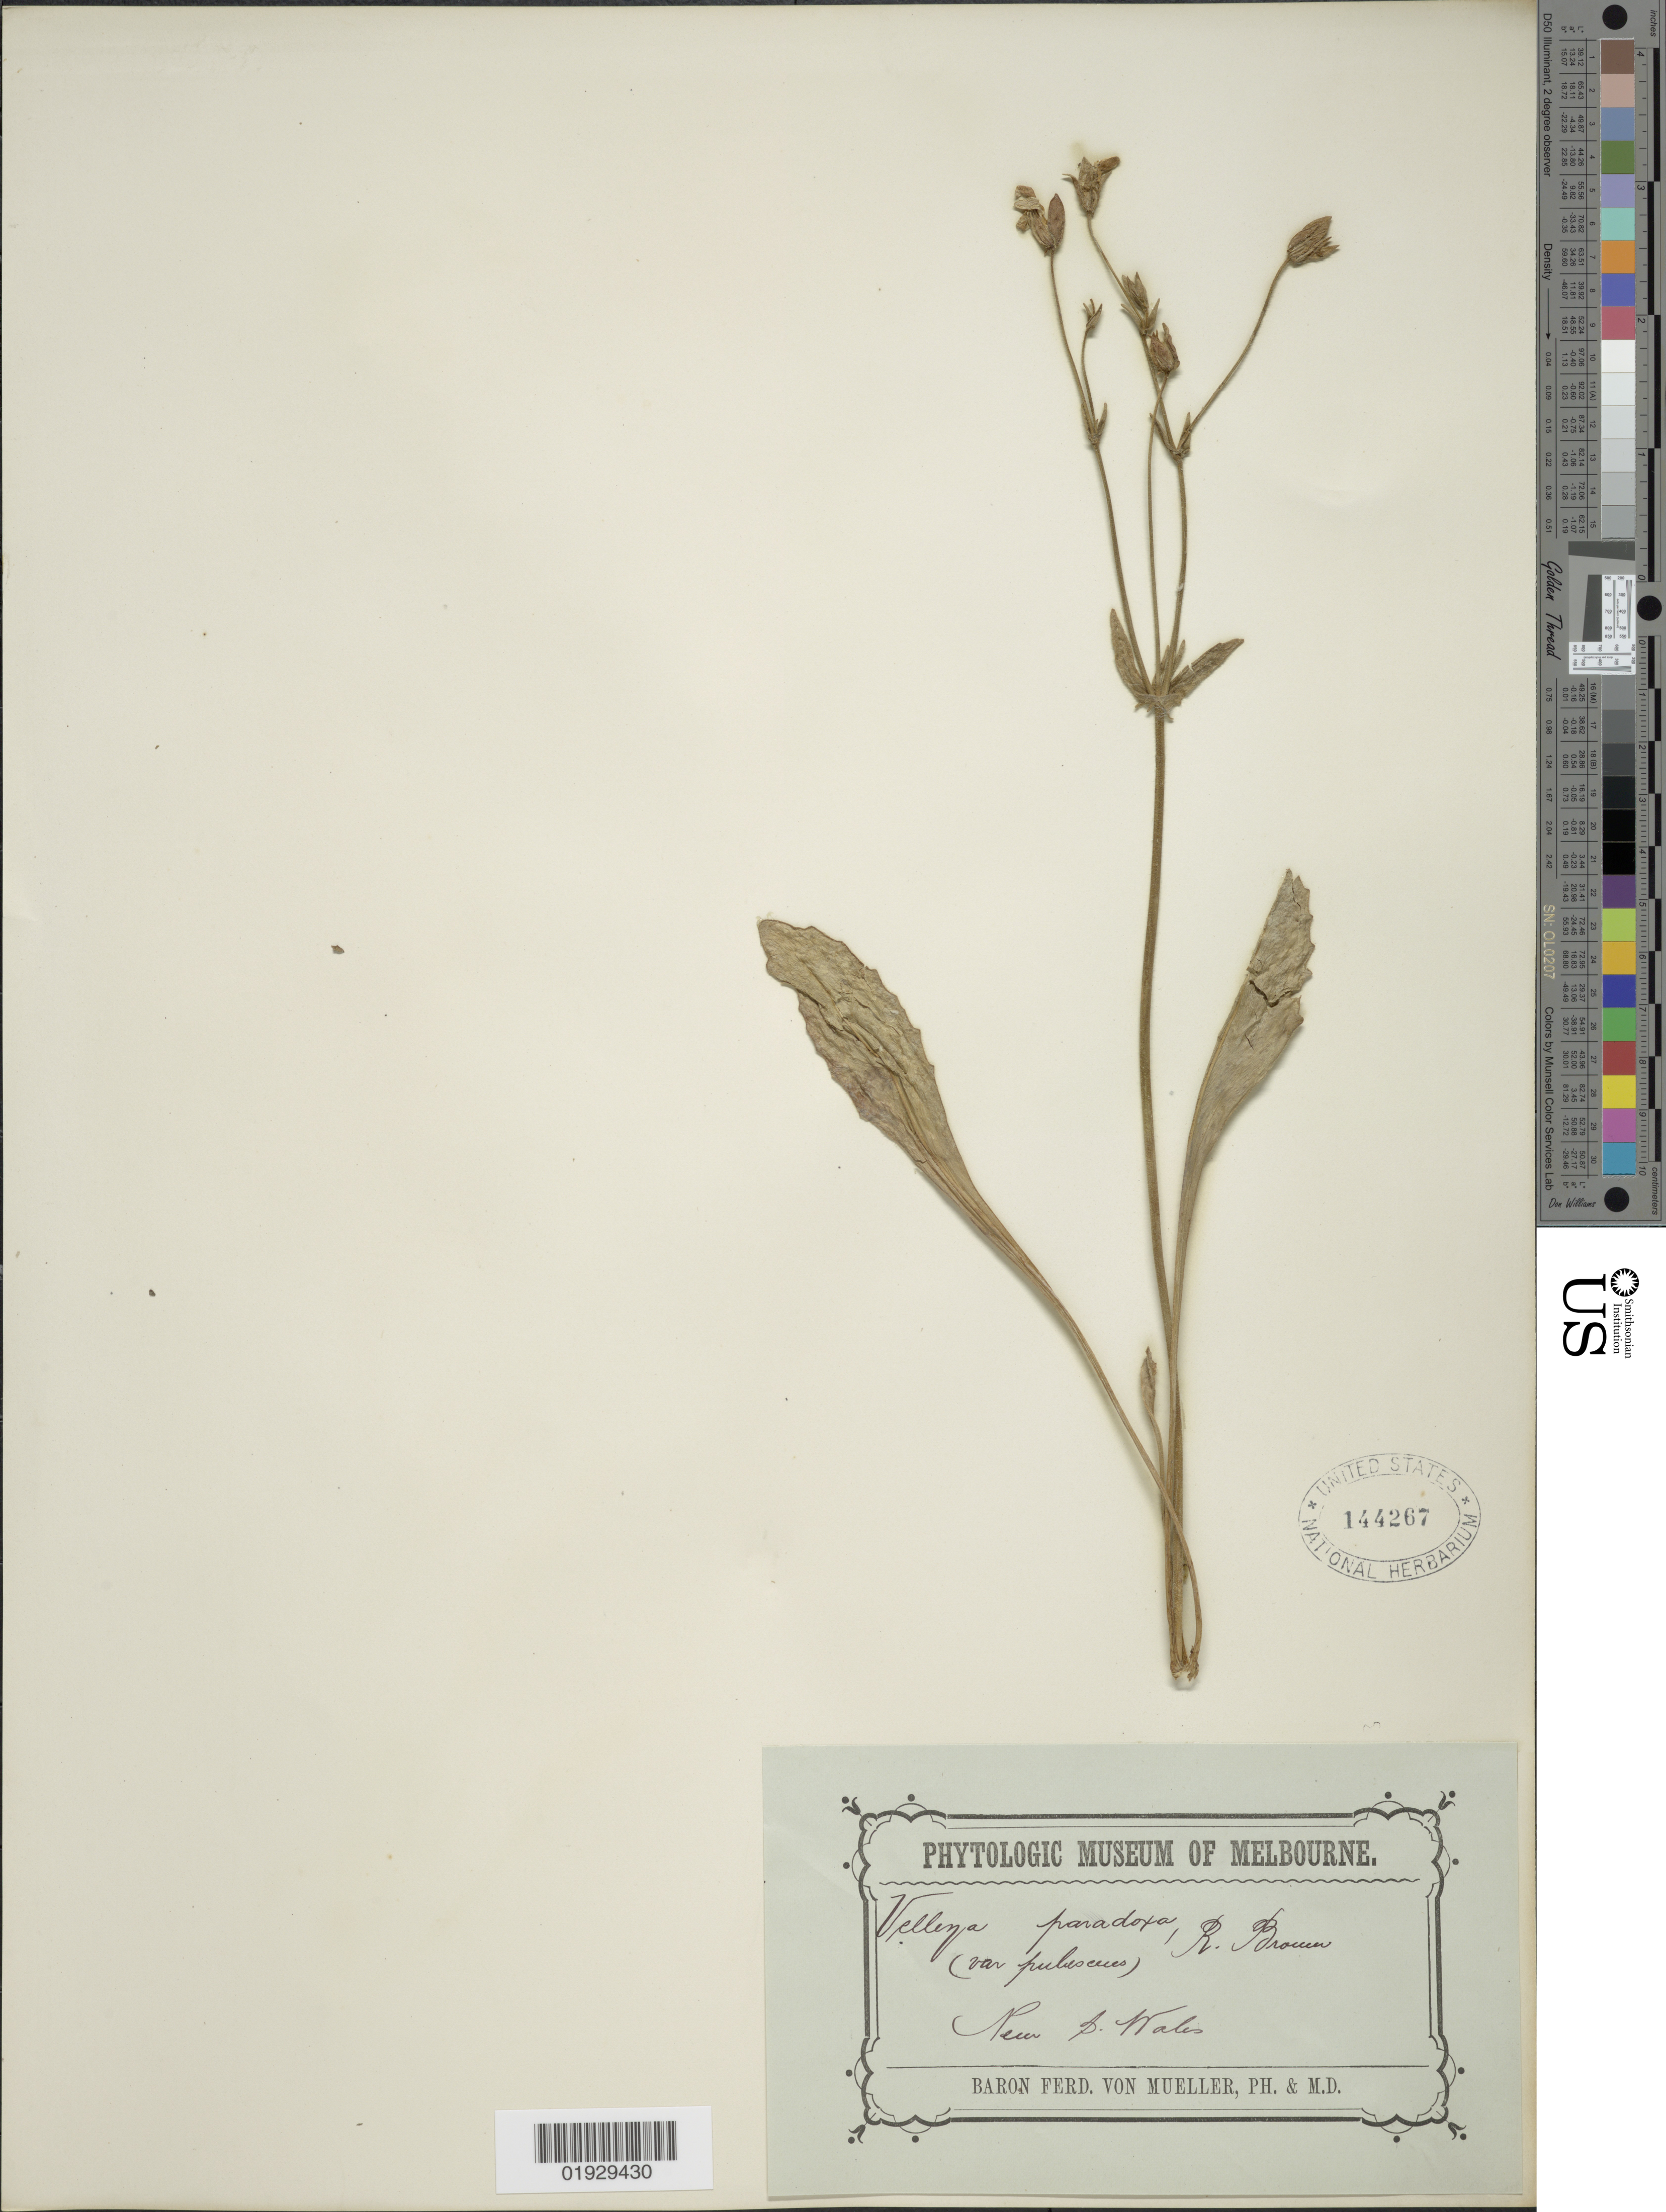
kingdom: Plantae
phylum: Tracheophyta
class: Magnoliopsida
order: Asterales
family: Goodeniaceae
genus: Velleia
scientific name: Velleia paradoxa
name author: R. Br.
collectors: F. von Mueller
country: Australia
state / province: New South Wales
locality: New S. Wales.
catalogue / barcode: US 144267